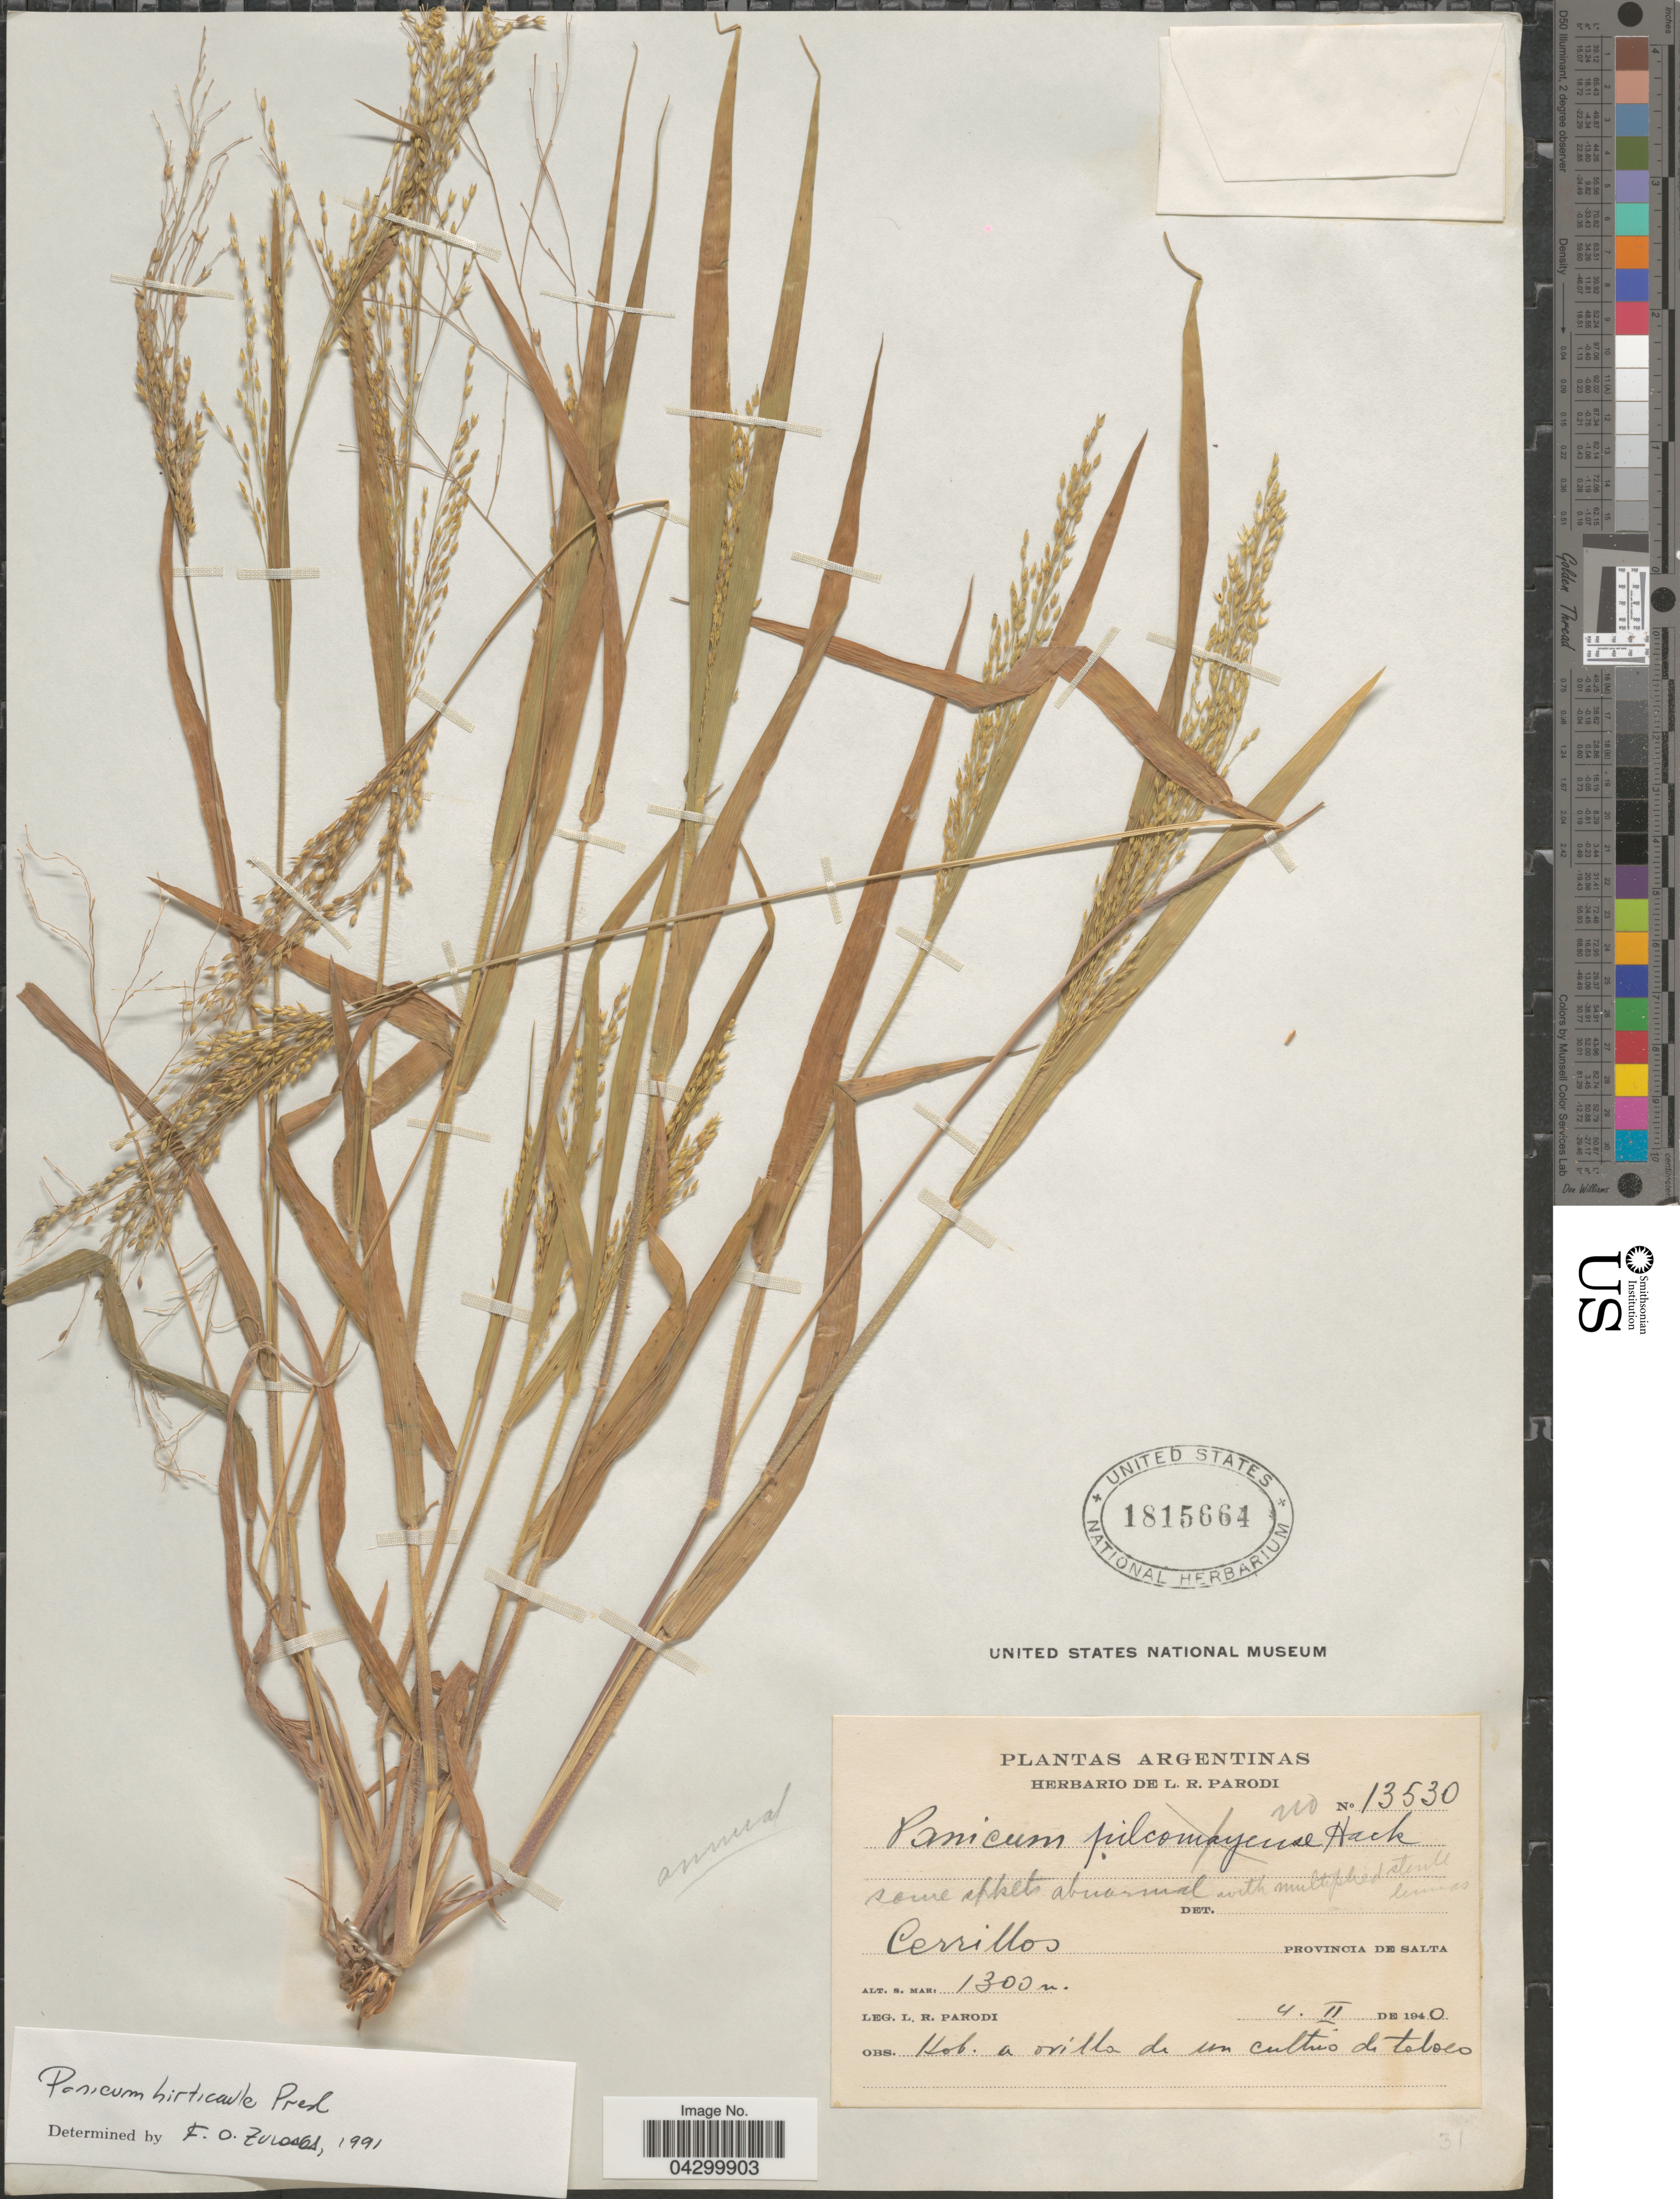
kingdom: Plantae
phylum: Tracheophyta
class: Liliopsida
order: Poales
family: Poaceae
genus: Panicum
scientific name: Panicum hirticaule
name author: J. Presl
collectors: L. R. Parodi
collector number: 13530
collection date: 1940-02-04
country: Argentina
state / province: Salta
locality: Cerrillos. Provincia de Salta.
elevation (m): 1300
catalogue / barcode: US 1815664